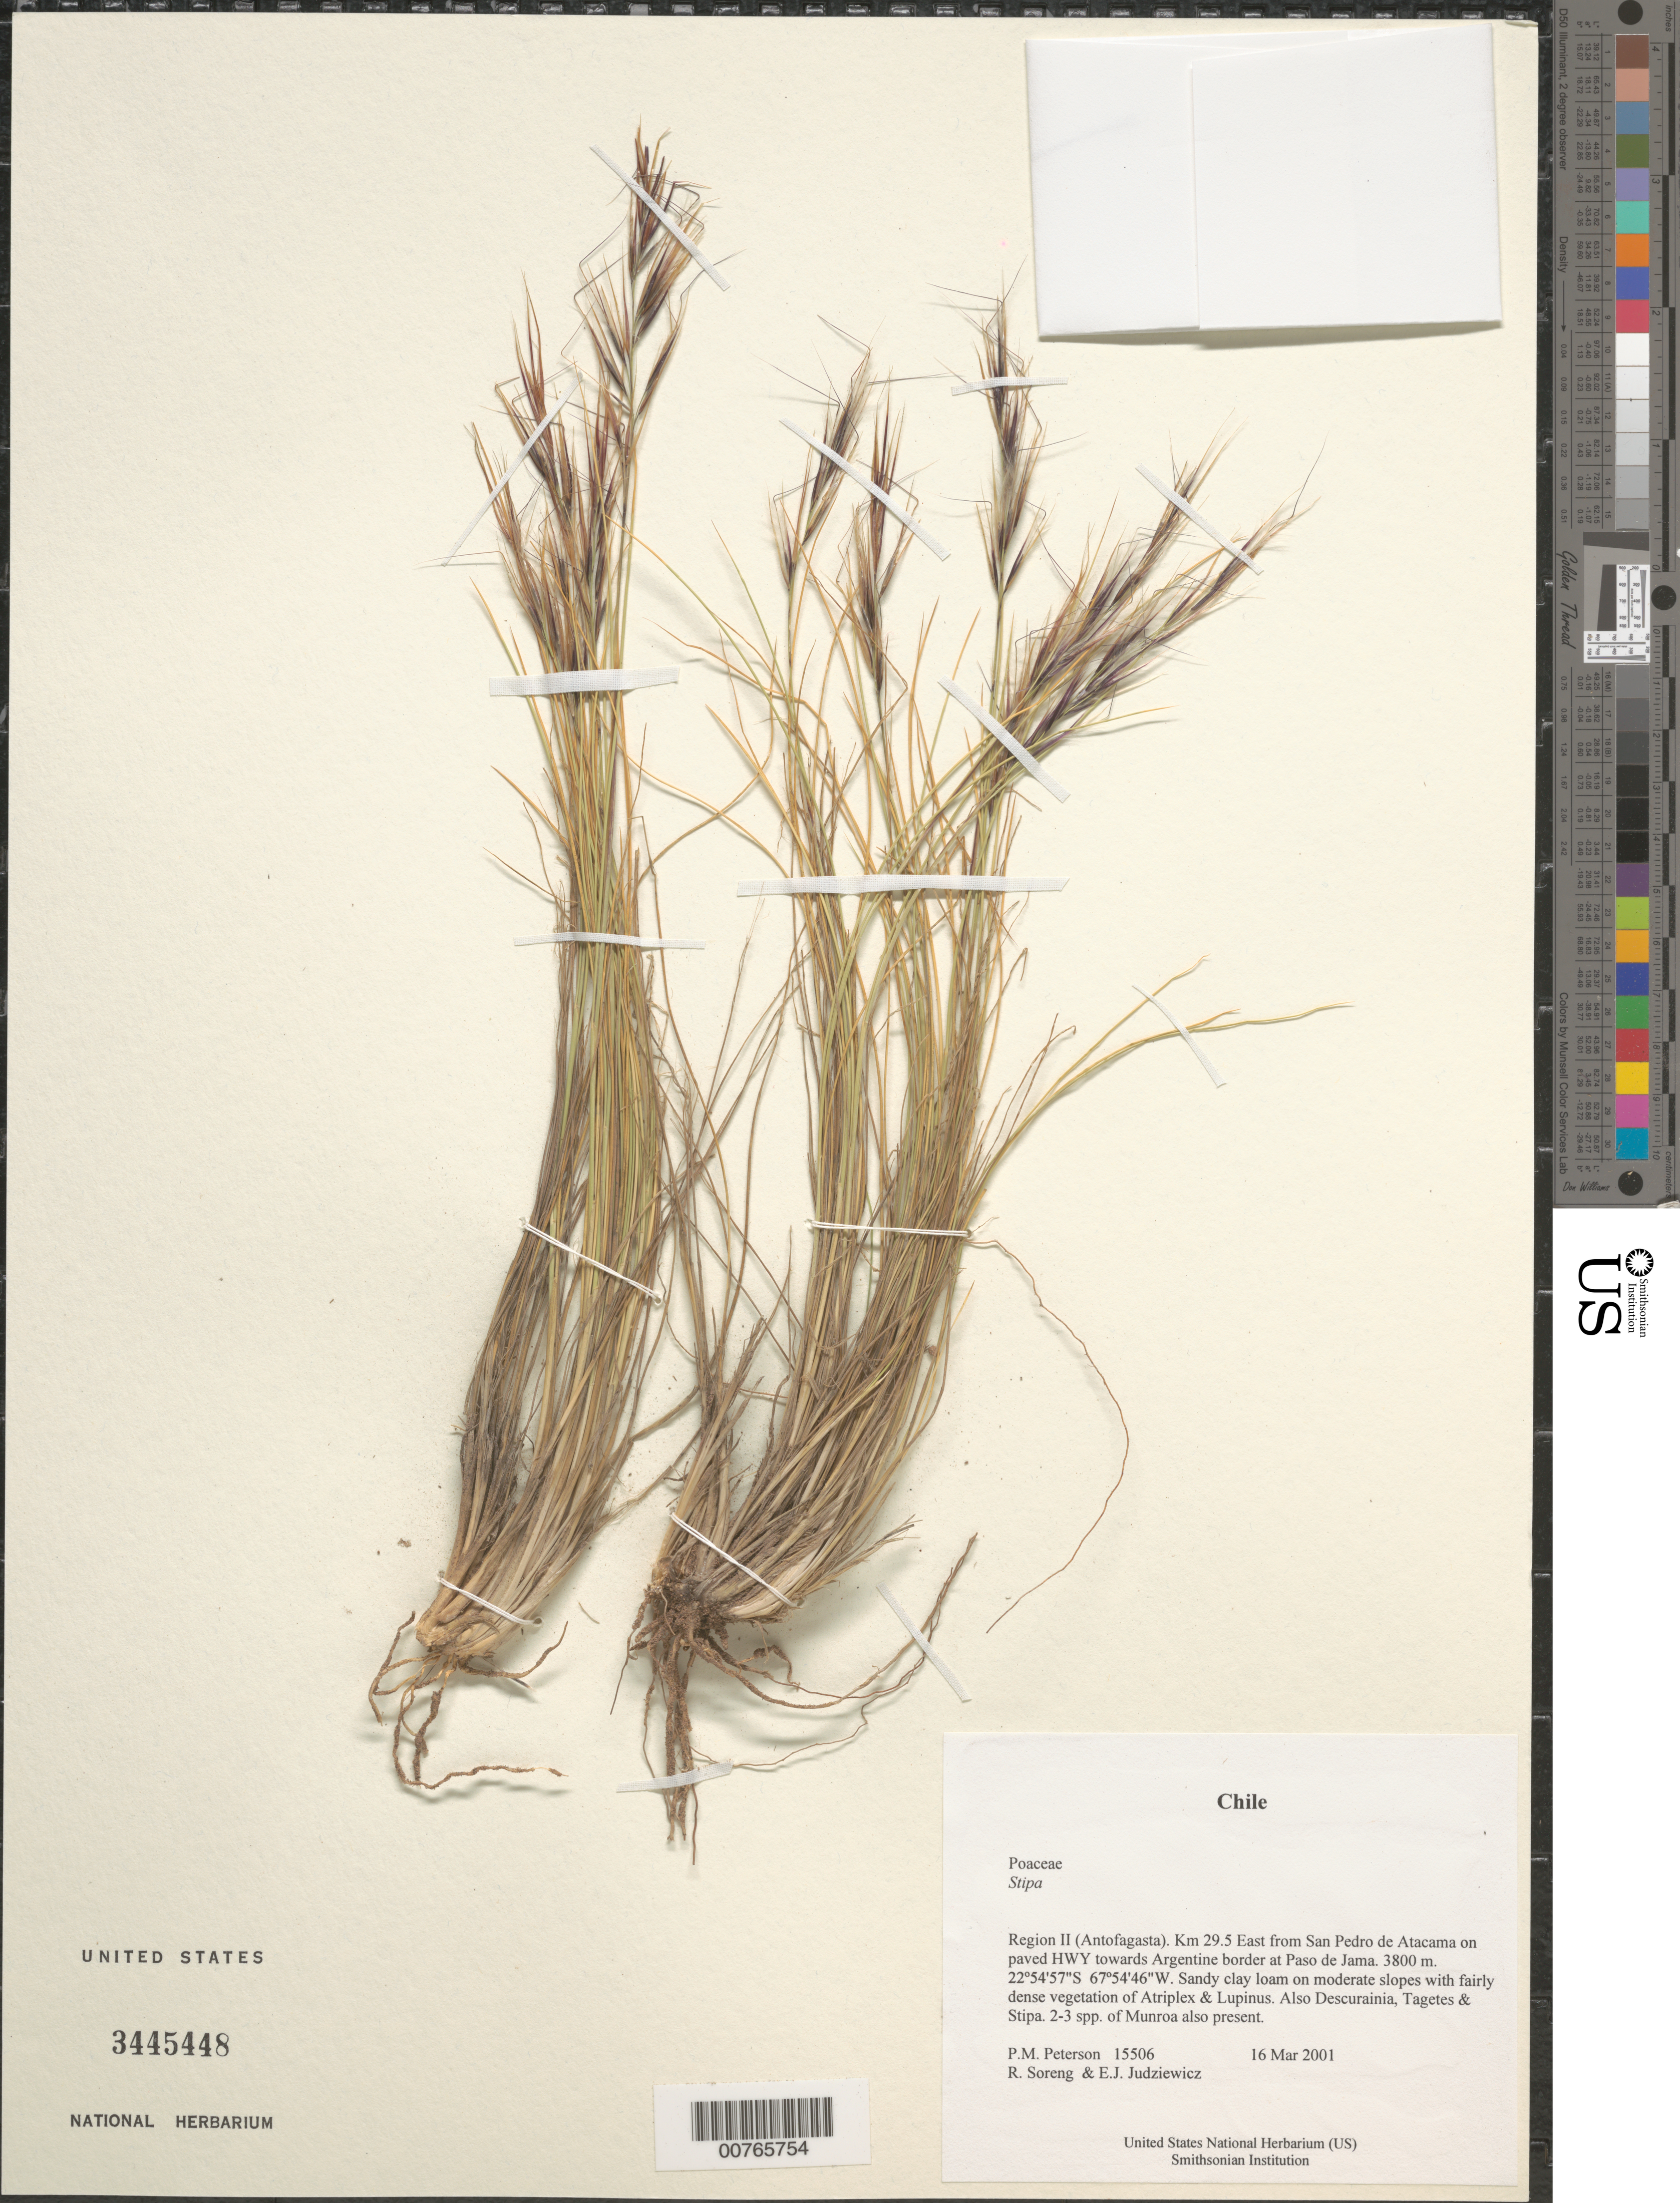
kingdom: Plantae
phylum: Tracheophyta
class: Liliopsida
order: Poales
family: Poaceae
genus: Stipa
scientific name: Stipa sp.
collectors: P. M. Peterson, R. J. Soreng & E. J. Judziewicz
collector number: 15506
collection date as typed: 16 Mar 2001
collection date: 2001-03-16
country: Chile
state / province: Antofagasta (II)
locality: Km 29.5 East from San Pedro de Atacama on paved HWY towards Argentine border at Paso de Jama.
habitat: Sandy clay loam on moderate slopes with fairly dense vegetation of Atriplex & Lupinus.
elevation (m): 3800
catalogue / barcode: US 3445448